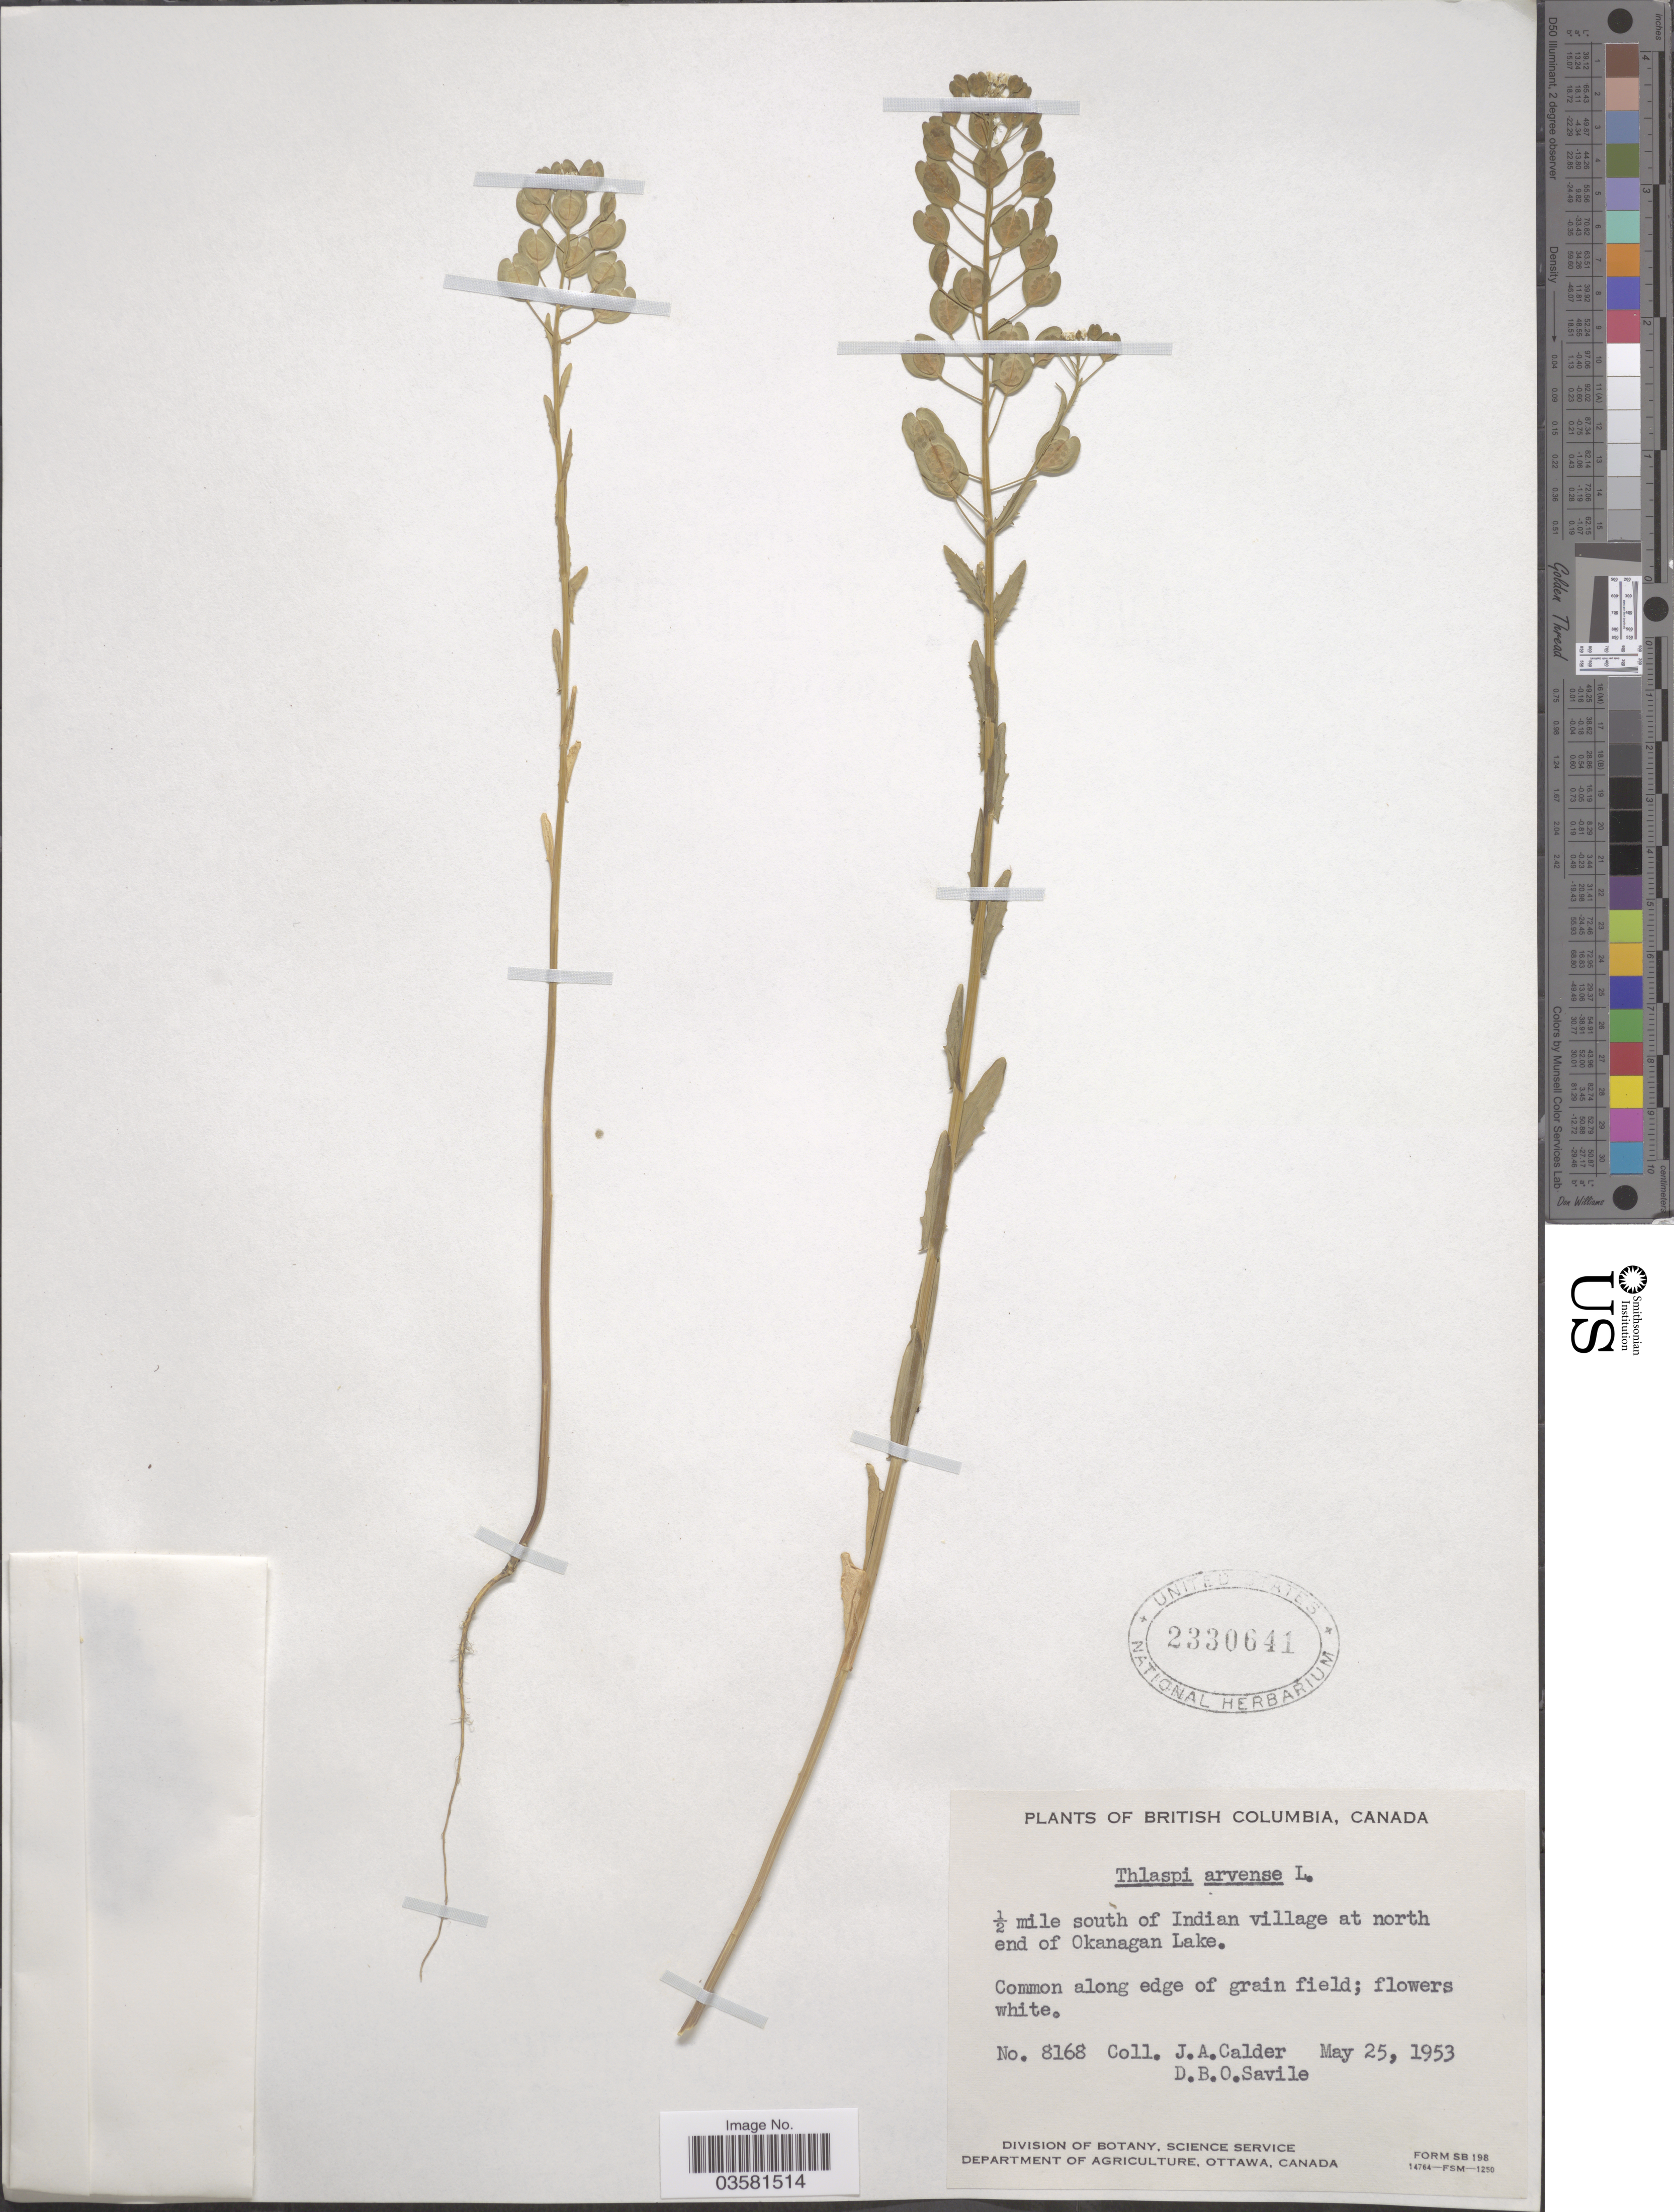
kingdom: Plantae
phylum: Tracheophyta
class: Magnoliopsida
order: Brassicales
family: Brassicaceae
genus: Thlaspi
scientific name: Thlaspi arvense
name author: L.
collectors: J. A. Calder & D. Savile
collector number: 8168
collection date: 1953-05-25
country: Canada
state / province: British Columbia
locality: ½ mile south of Indian village at north end of Okanagan Lake.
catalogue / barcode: US 2330641